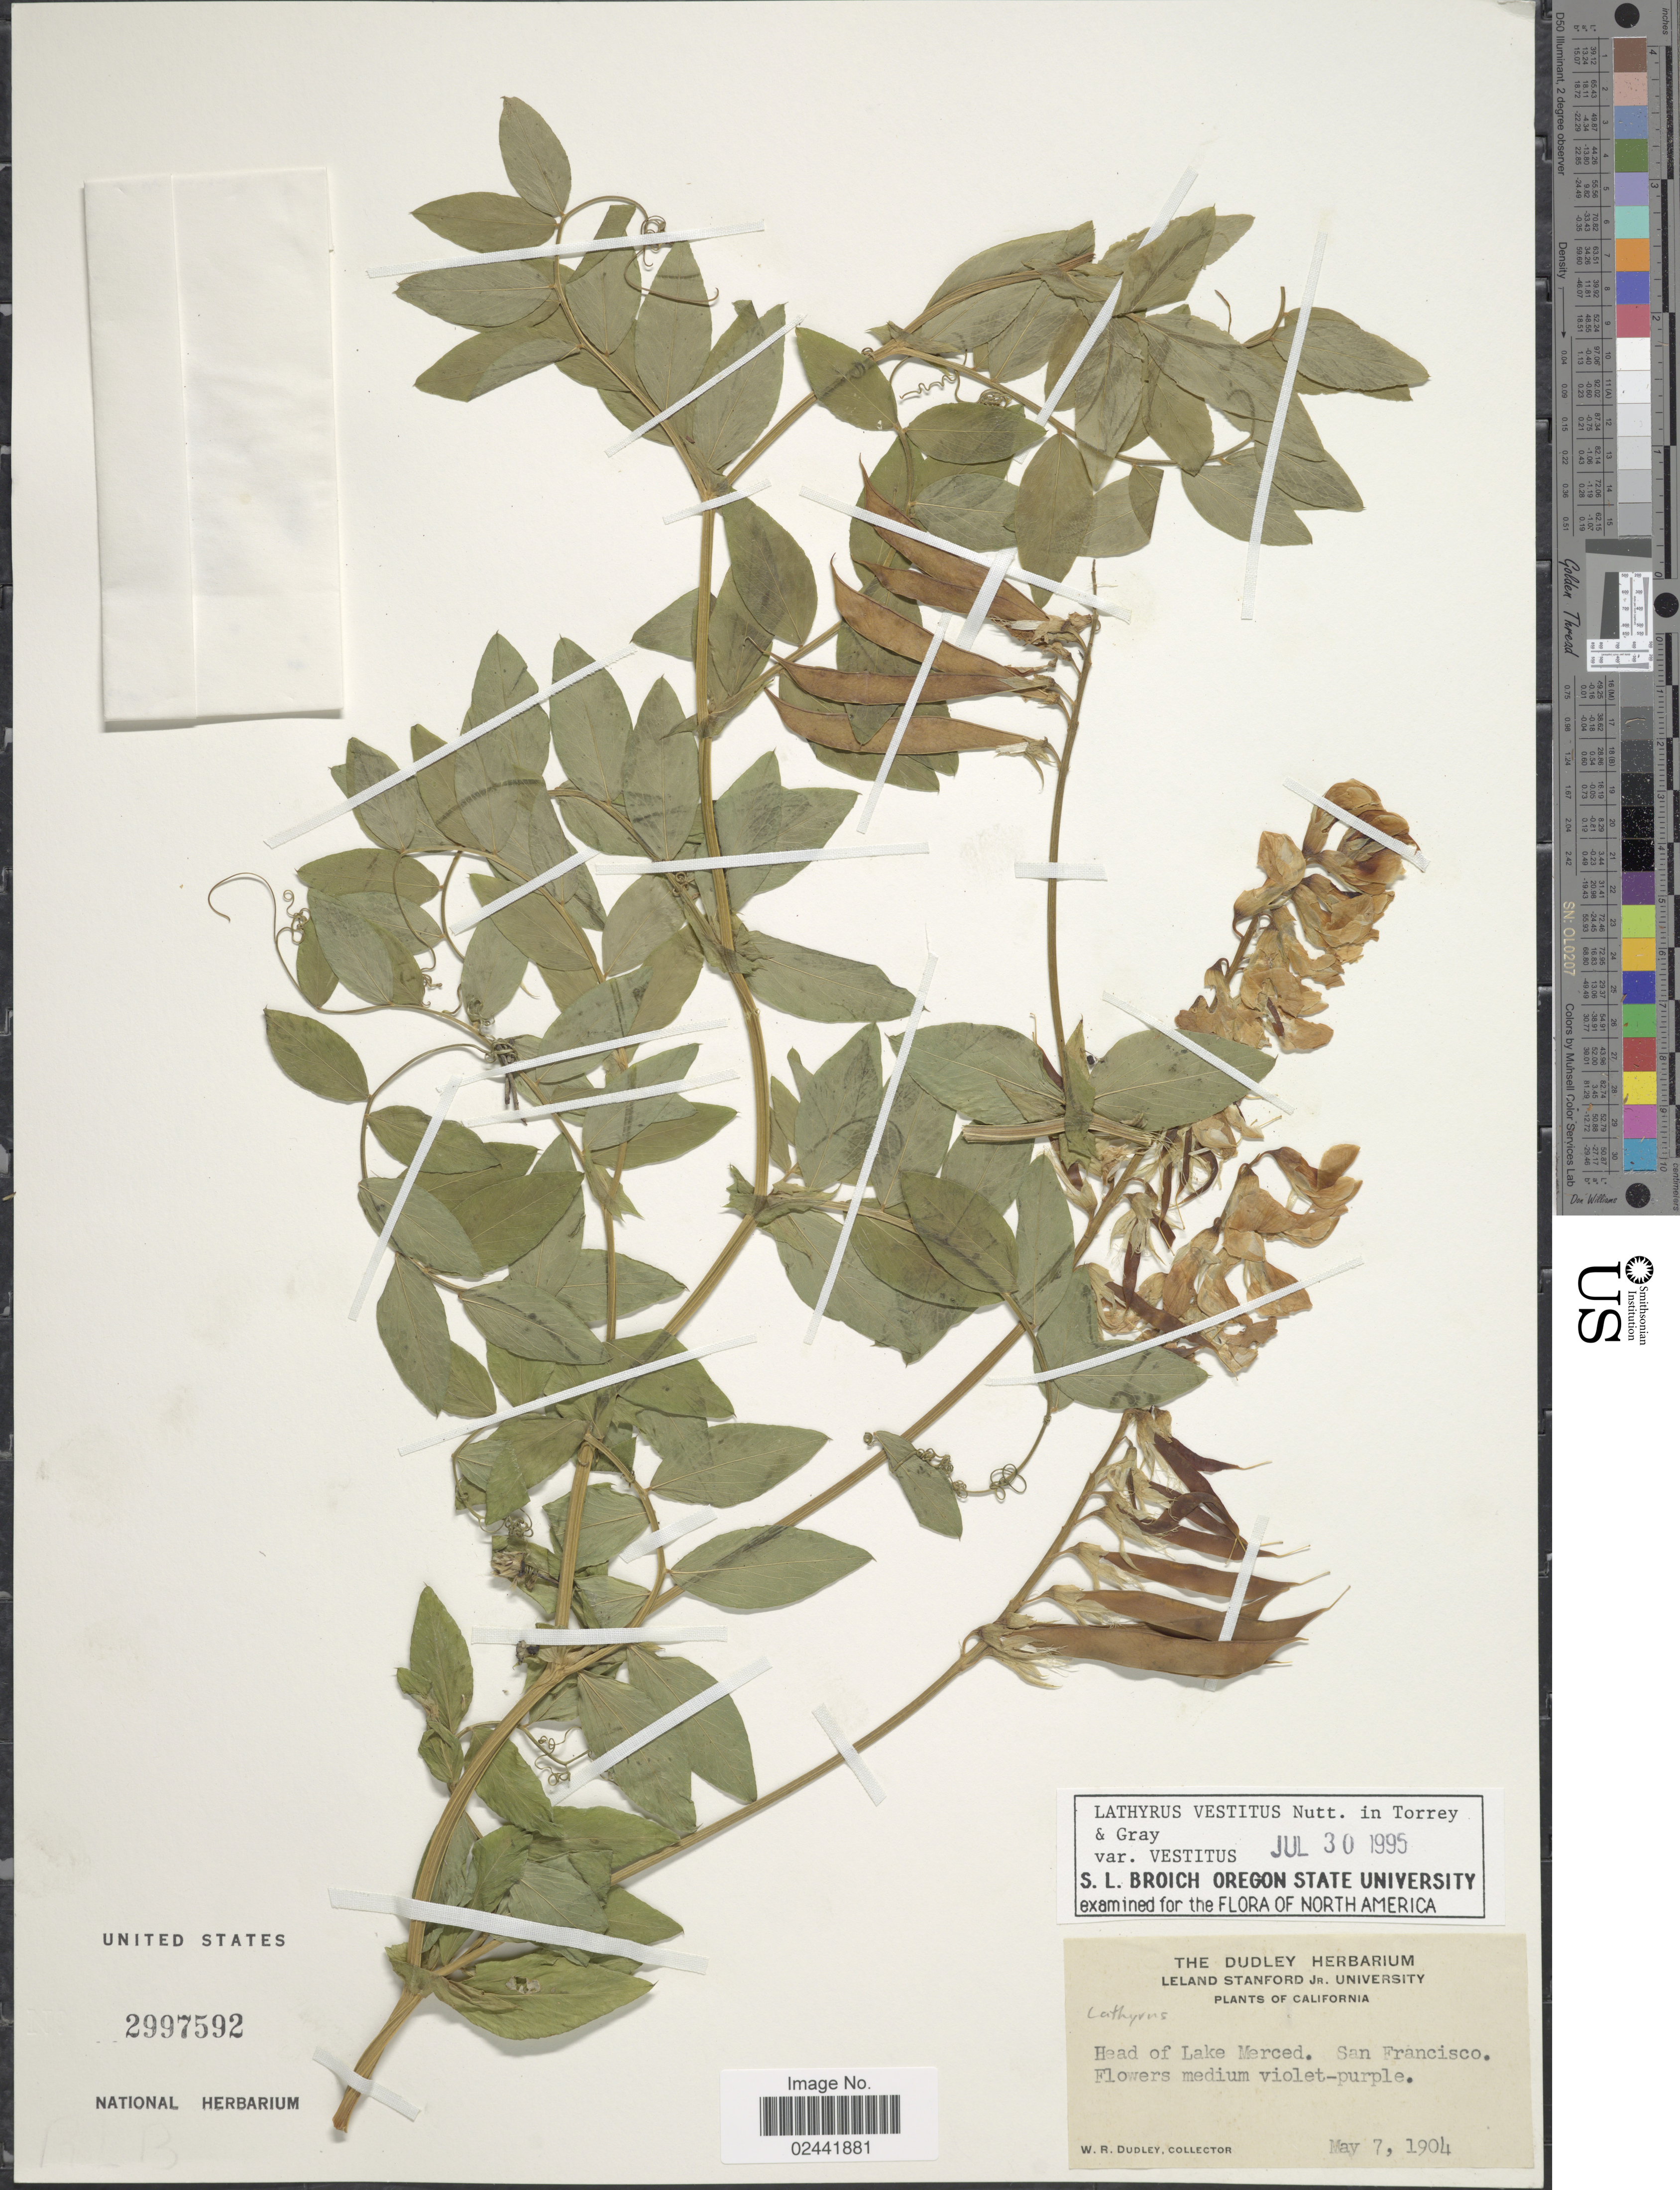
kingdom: Plantae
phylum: Tracheophyta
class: Magnoliopsida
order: Fabales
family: Fabaceae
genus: Lathyrus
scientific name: Lathyrus vestitus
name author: Nutt.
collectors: W. Dudley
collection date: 1904-05-07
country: United States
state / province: California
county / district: San Francisco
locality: Head of Lake Merced. San Francisco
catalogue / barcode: US 2997592